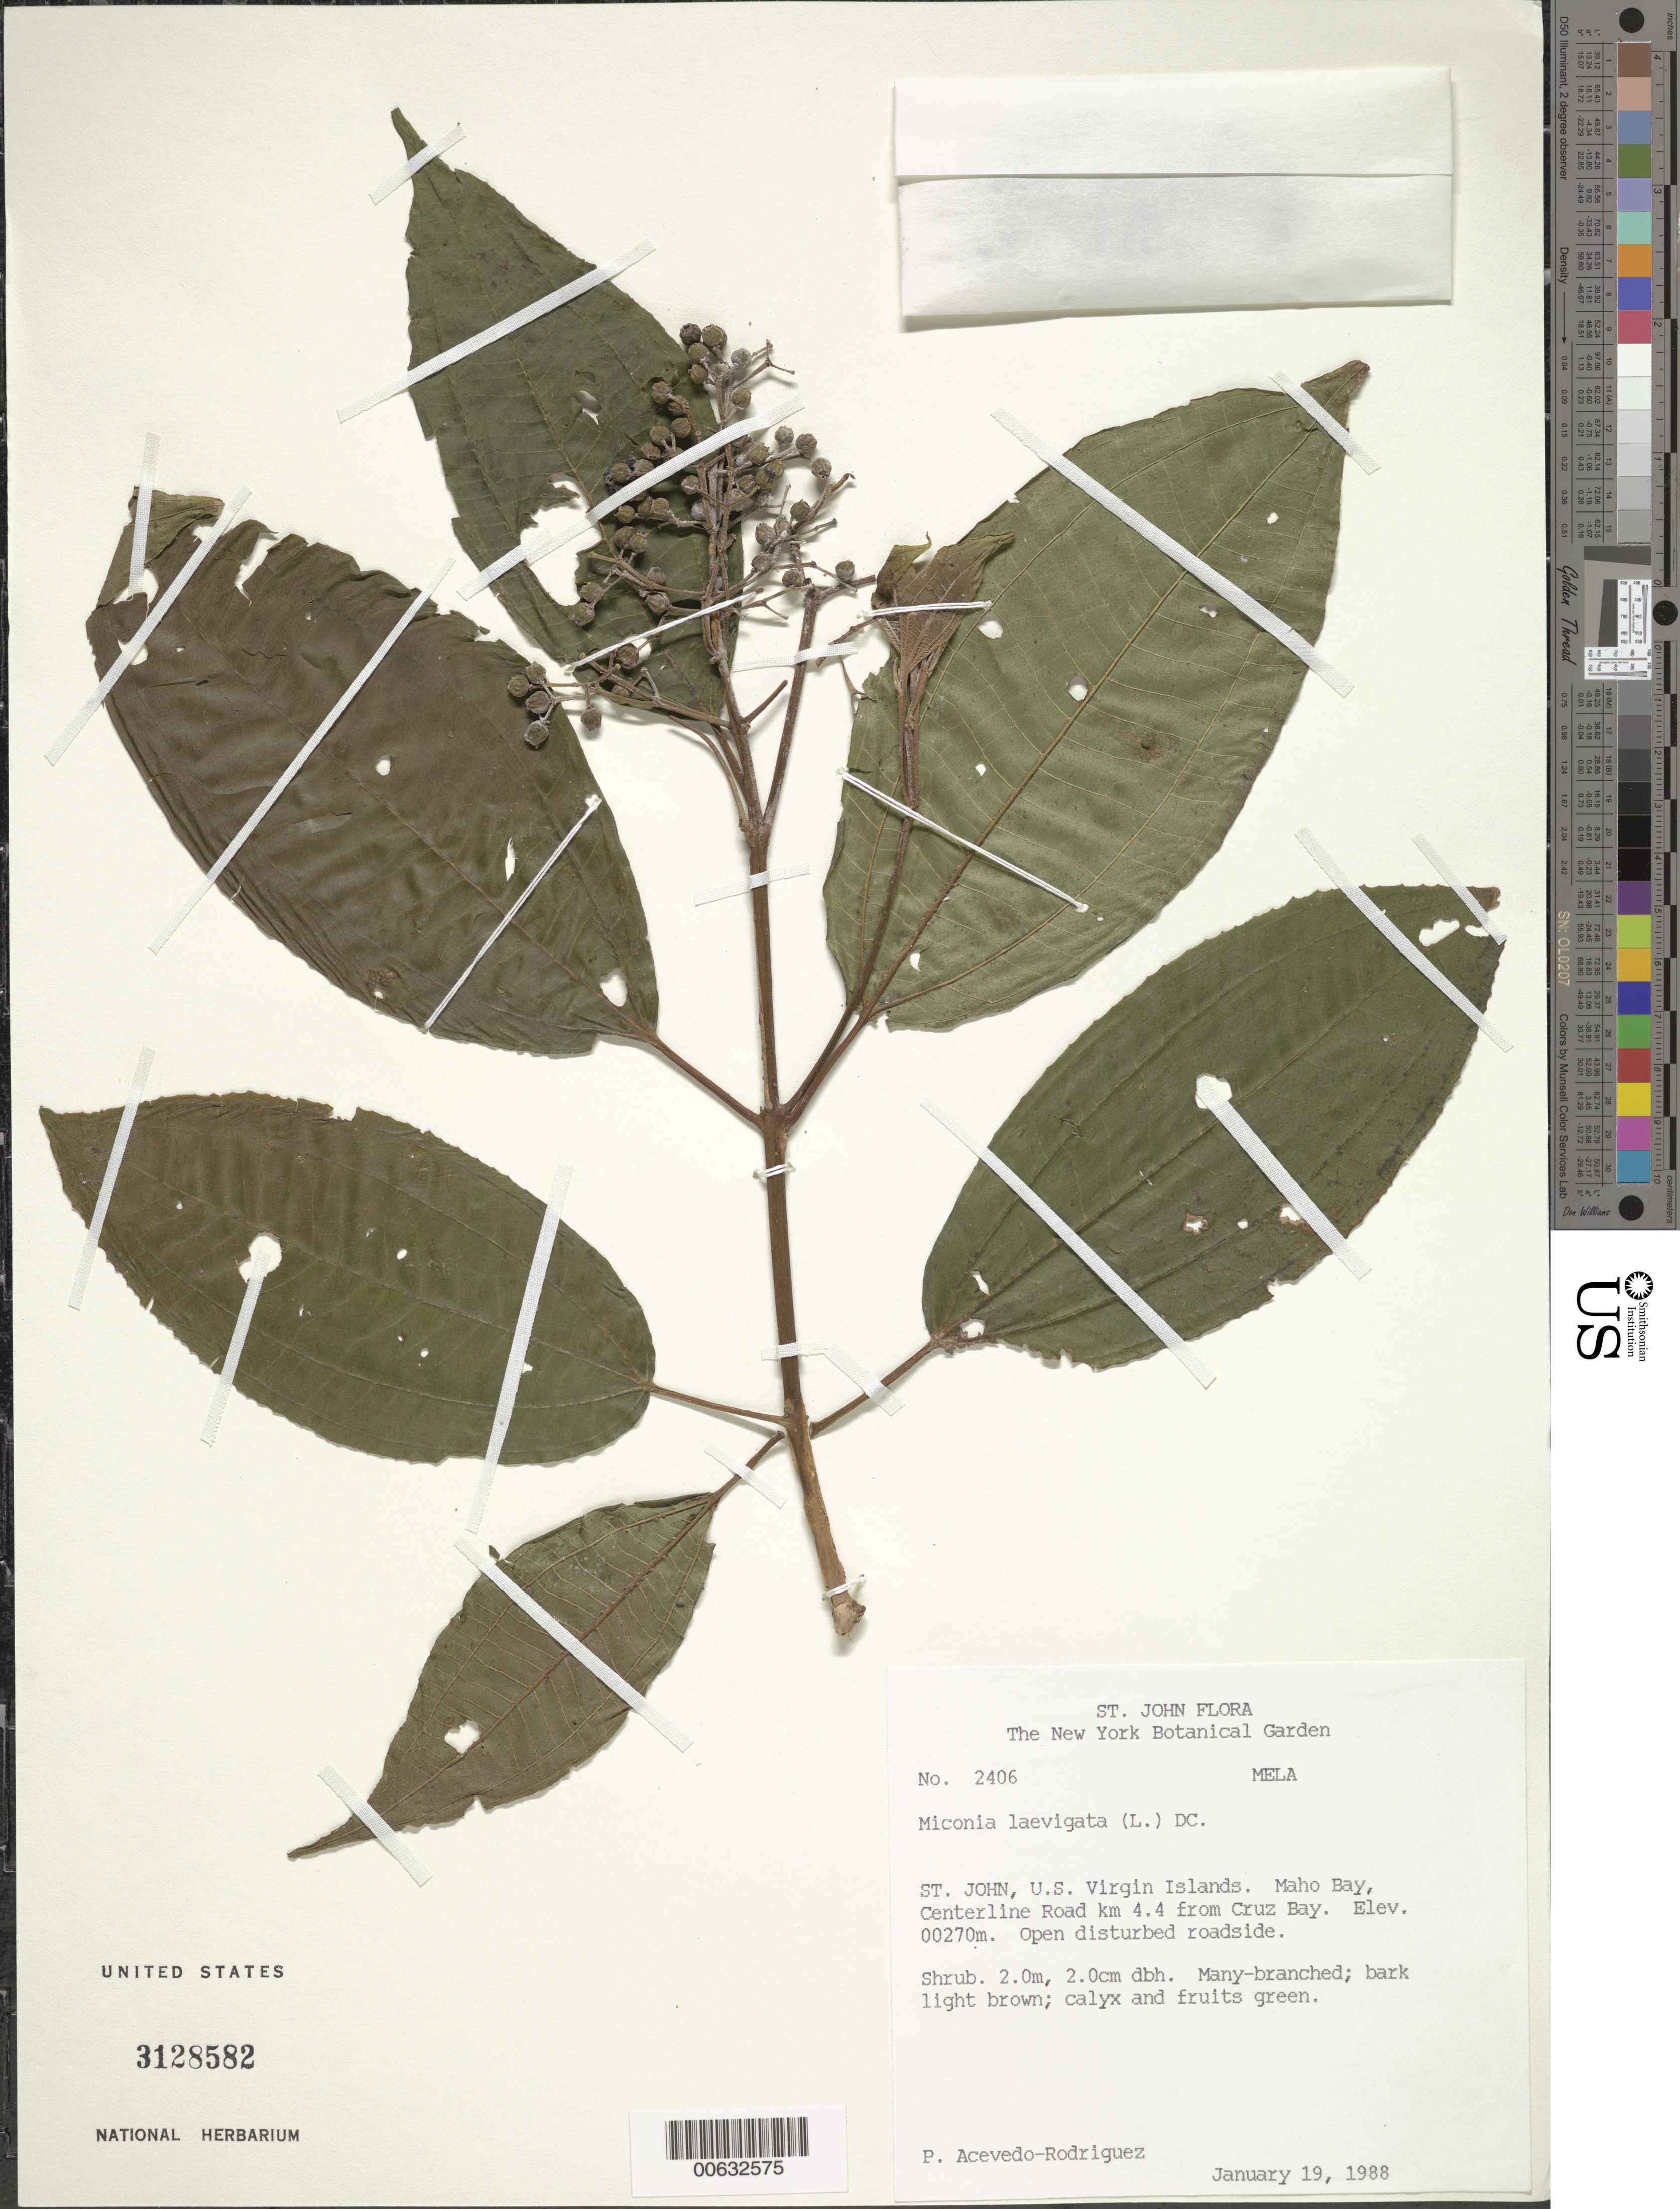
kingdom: Plantae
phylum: Tracheophyta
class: Magnoliopsida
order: Myrtales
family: Melastomataceae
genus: Miconia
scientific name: Miconia laevigata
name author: (L.) D. Don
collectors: P. Acevedo-Rodr.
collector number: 2406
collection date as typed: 19 Jan 1988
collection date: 1988-01-19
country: U.S. Virgin Islands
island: St. John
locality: Maho Bay Quarter; Center Line Road km 4.4 from Cruz Bay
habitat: Open disturbed roadside.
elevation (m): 270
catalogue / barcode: US 3128582